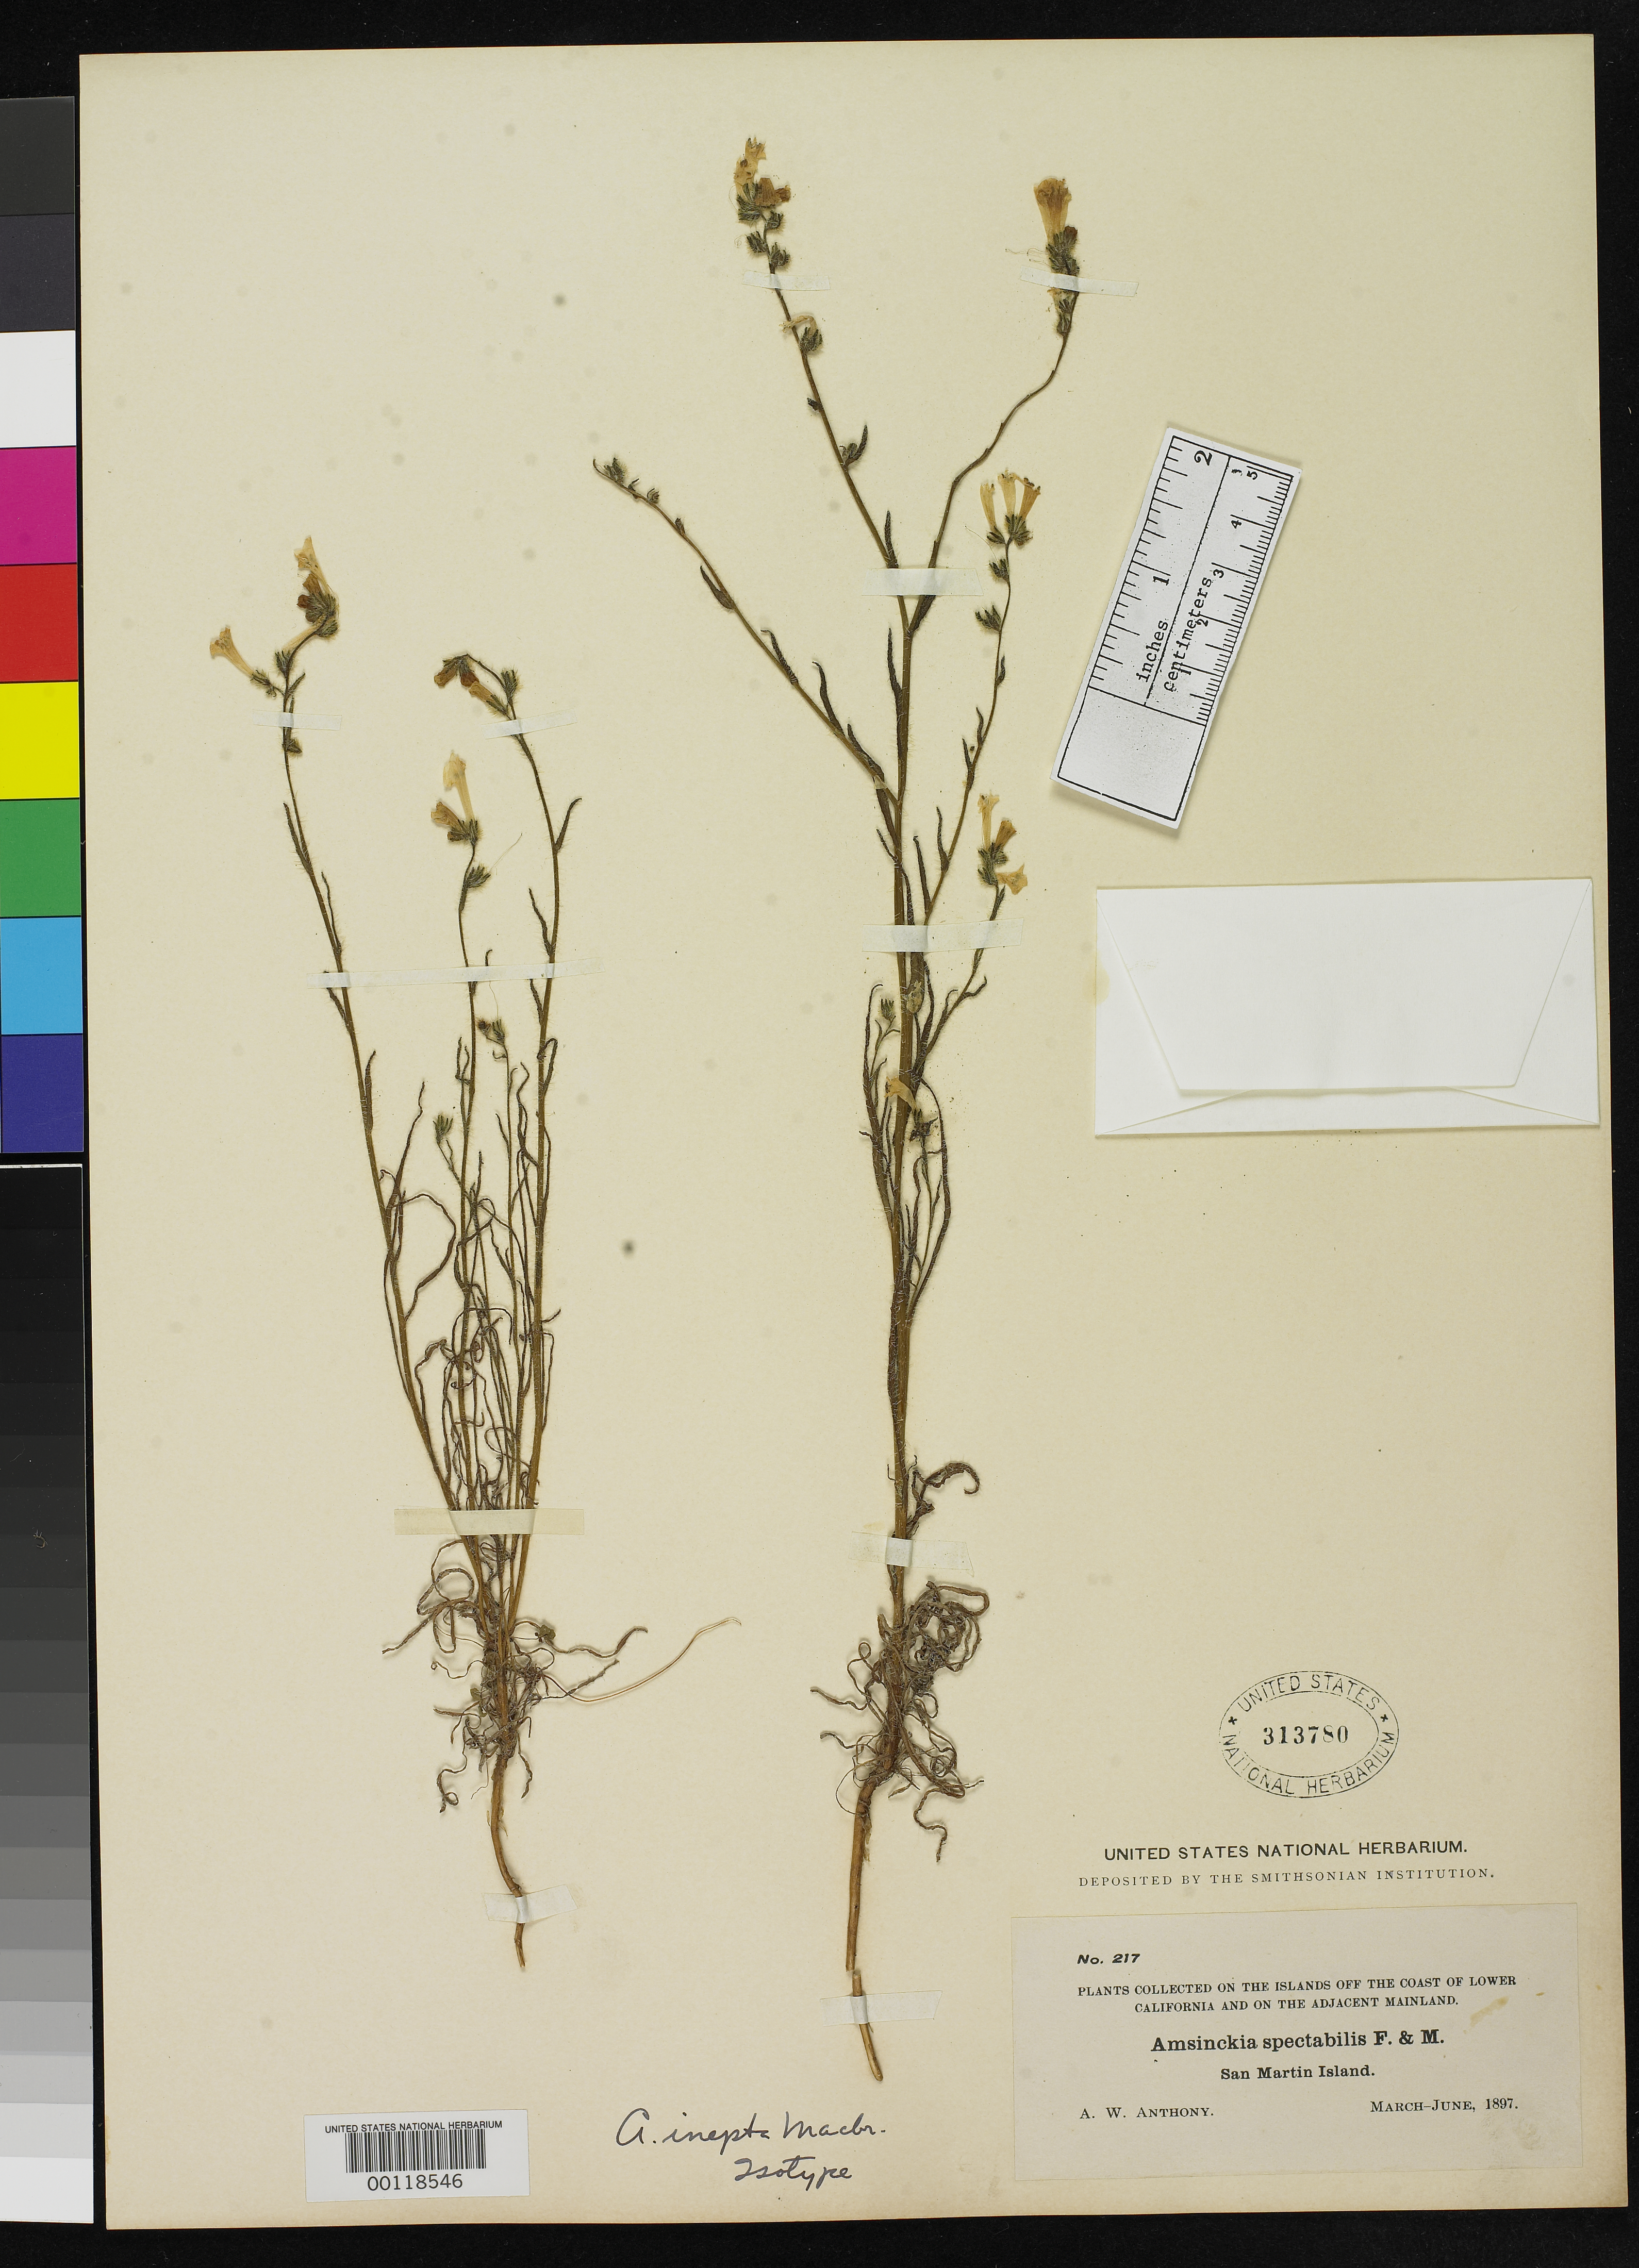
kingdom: Plantae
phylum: Tracheophyta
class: Magnoliopsida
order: Boraginales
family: Boraginaceae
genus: Amsinckia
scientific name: Amsinckia inepta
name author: J.F. Macbr.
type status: Isotype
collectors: A. W. Anthony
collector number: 217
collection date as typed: Mar 1897 to -- Jun 1897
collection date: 1897-03/1897-06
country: Mexico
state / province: Baja California Norte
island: San Martin Island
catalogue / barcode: US 313780